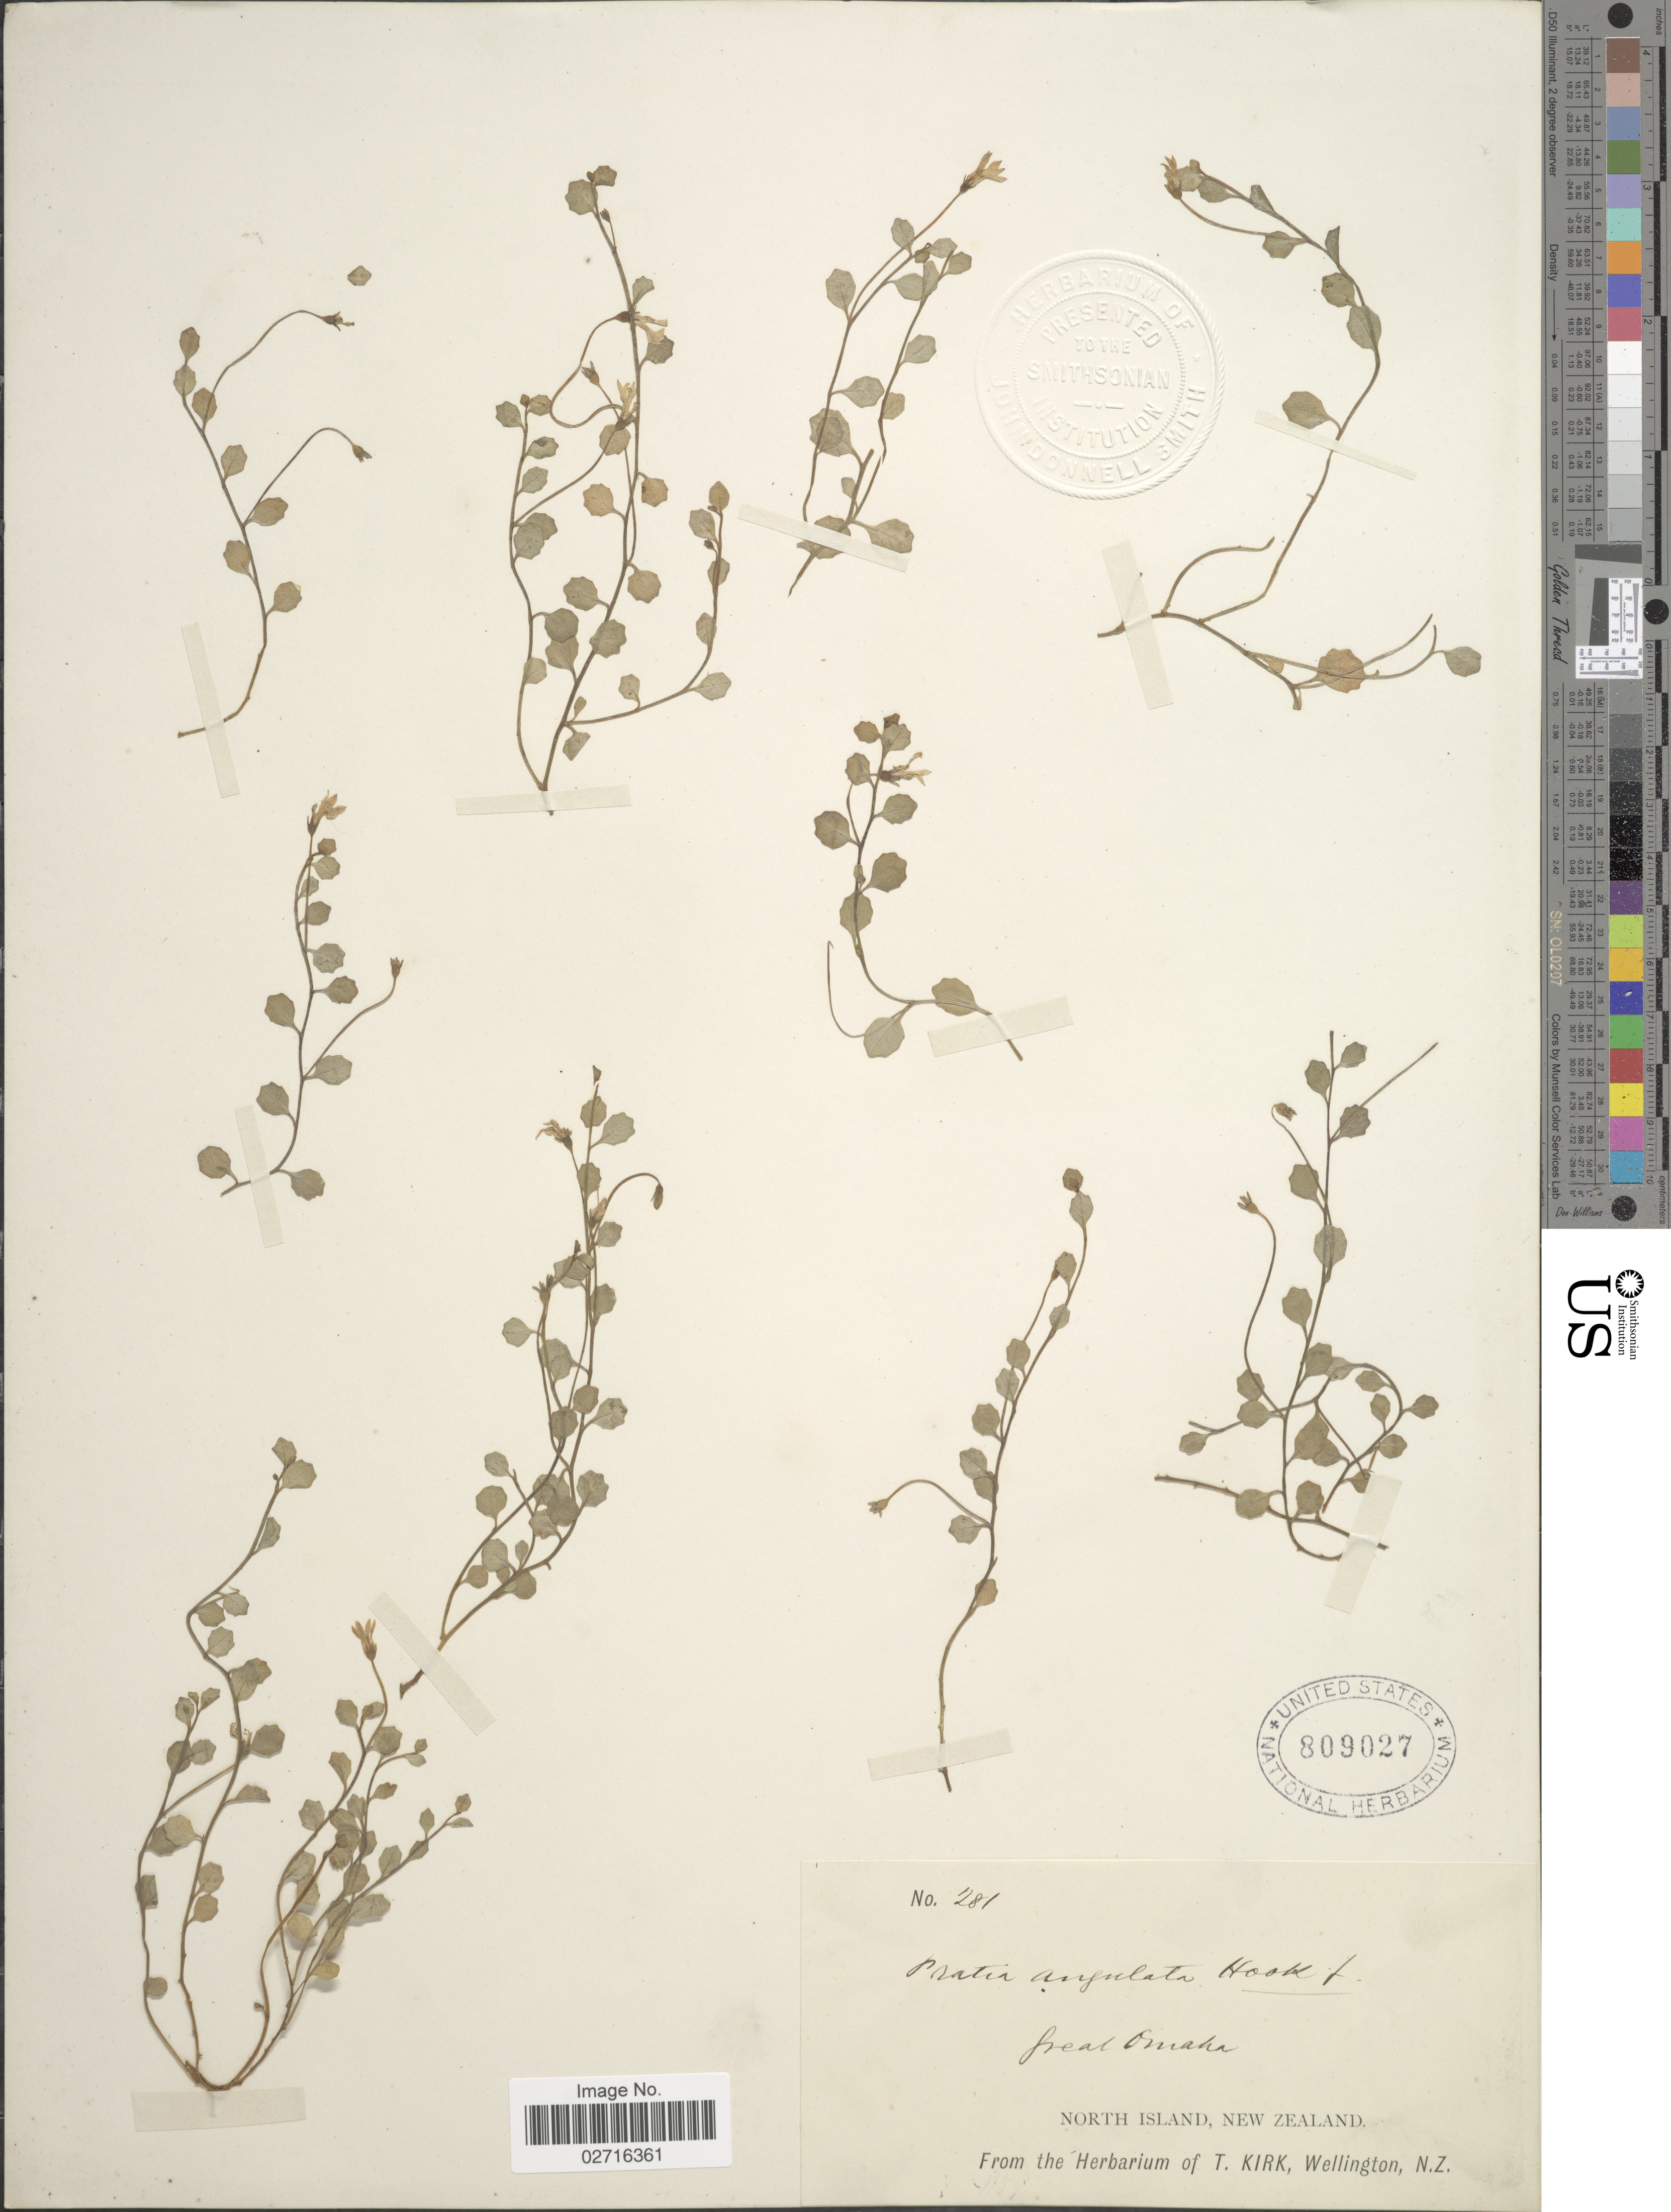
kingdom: Plantae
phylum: Tracheophyta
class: Magnoliopsida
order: Asterales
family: Campanulaceae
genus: Pratia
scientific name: Pratia angulata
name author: (G. Forst.) Hook. f.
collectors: ex herb. T. Kirk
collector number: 281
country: New Zealand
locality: North Island, Great Omaha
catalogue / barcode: US 809027